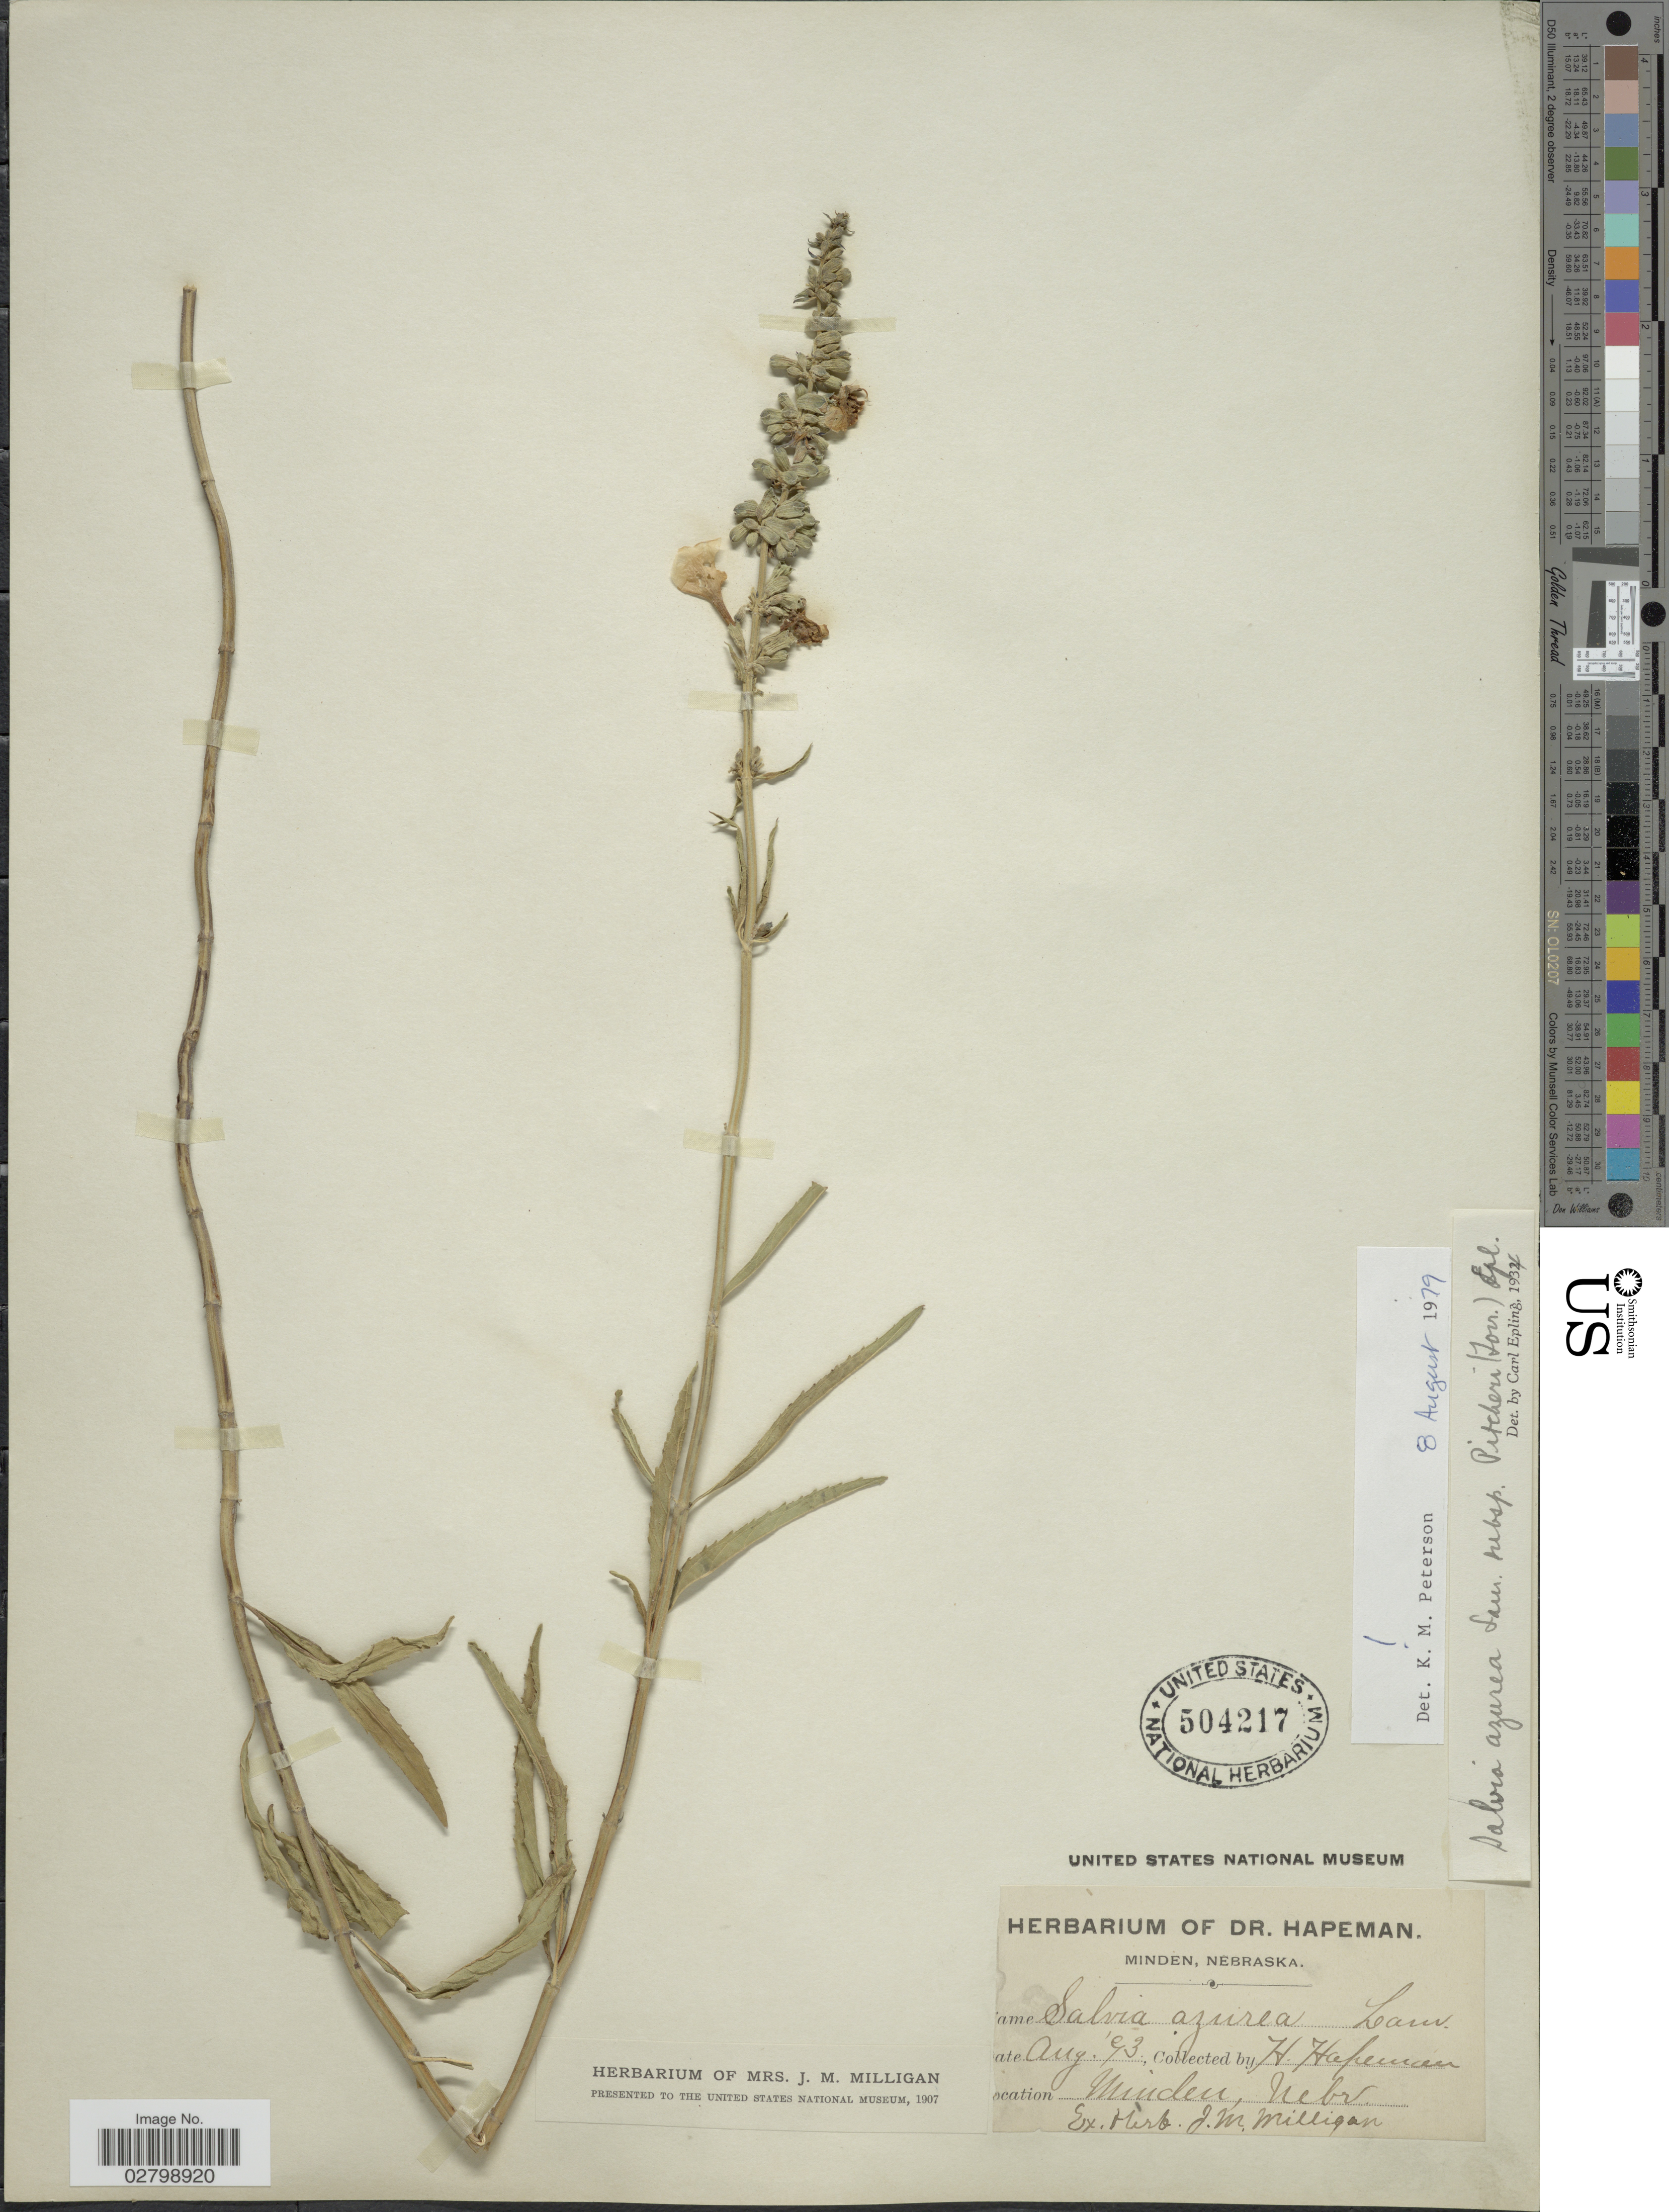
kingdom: Plantae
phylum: Tracheophyta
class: Magnoliopsida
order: Lamiales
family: Lamiaceae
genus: Salvia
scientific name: Salvia azurea subsp. pitcheri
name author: Michx. ex Lam.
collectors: H. Hapeman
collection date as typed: Transcribed d/m/y: /8/93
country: United States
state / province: Nebraska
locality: Minden.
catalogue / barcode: US 504217